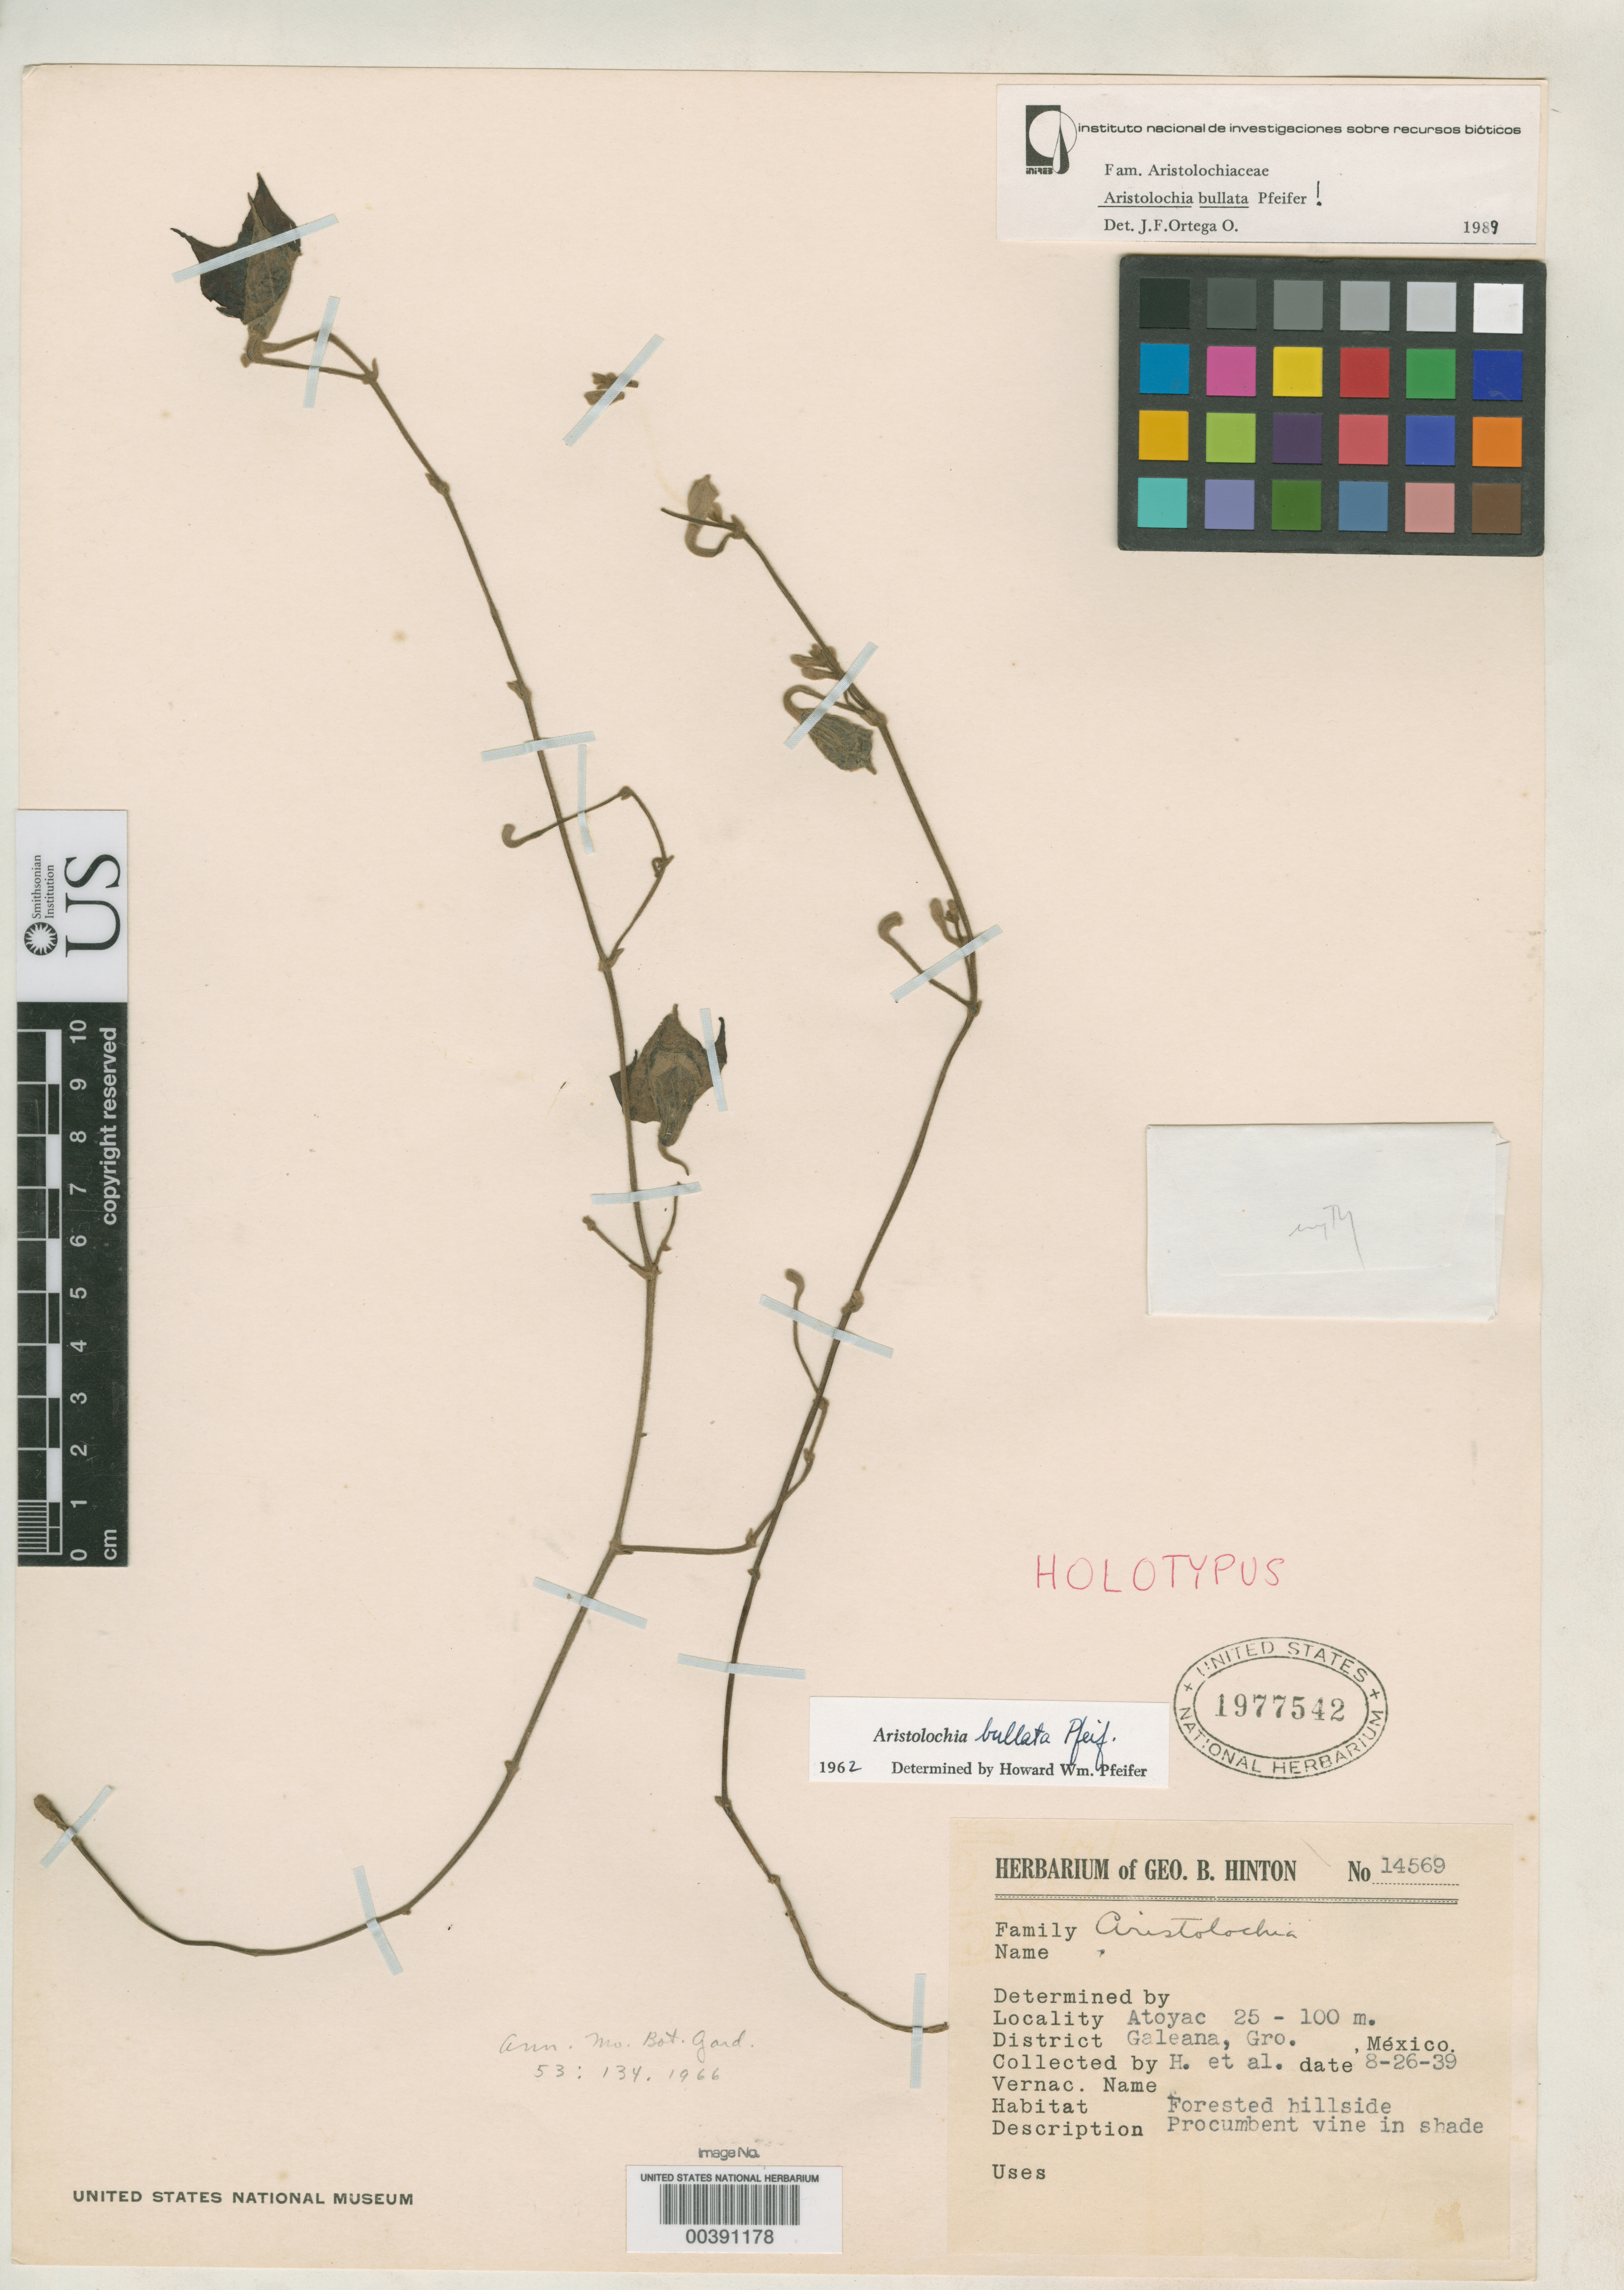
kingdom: Plantae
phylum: Tracheophyta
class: Magnoliopsida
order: Piperales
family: Aristolochiaceae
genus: Aristolochia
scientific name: Aristolochia bullata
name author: Pfeifer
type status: Holotype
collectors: G. B. Hinton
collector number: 14569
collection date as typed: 26 Aug 1939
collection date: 1939-08-26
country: Mexico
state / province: Guerrero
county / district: Galeana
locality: Atoyac.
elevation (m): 25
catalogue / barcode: US 1977542